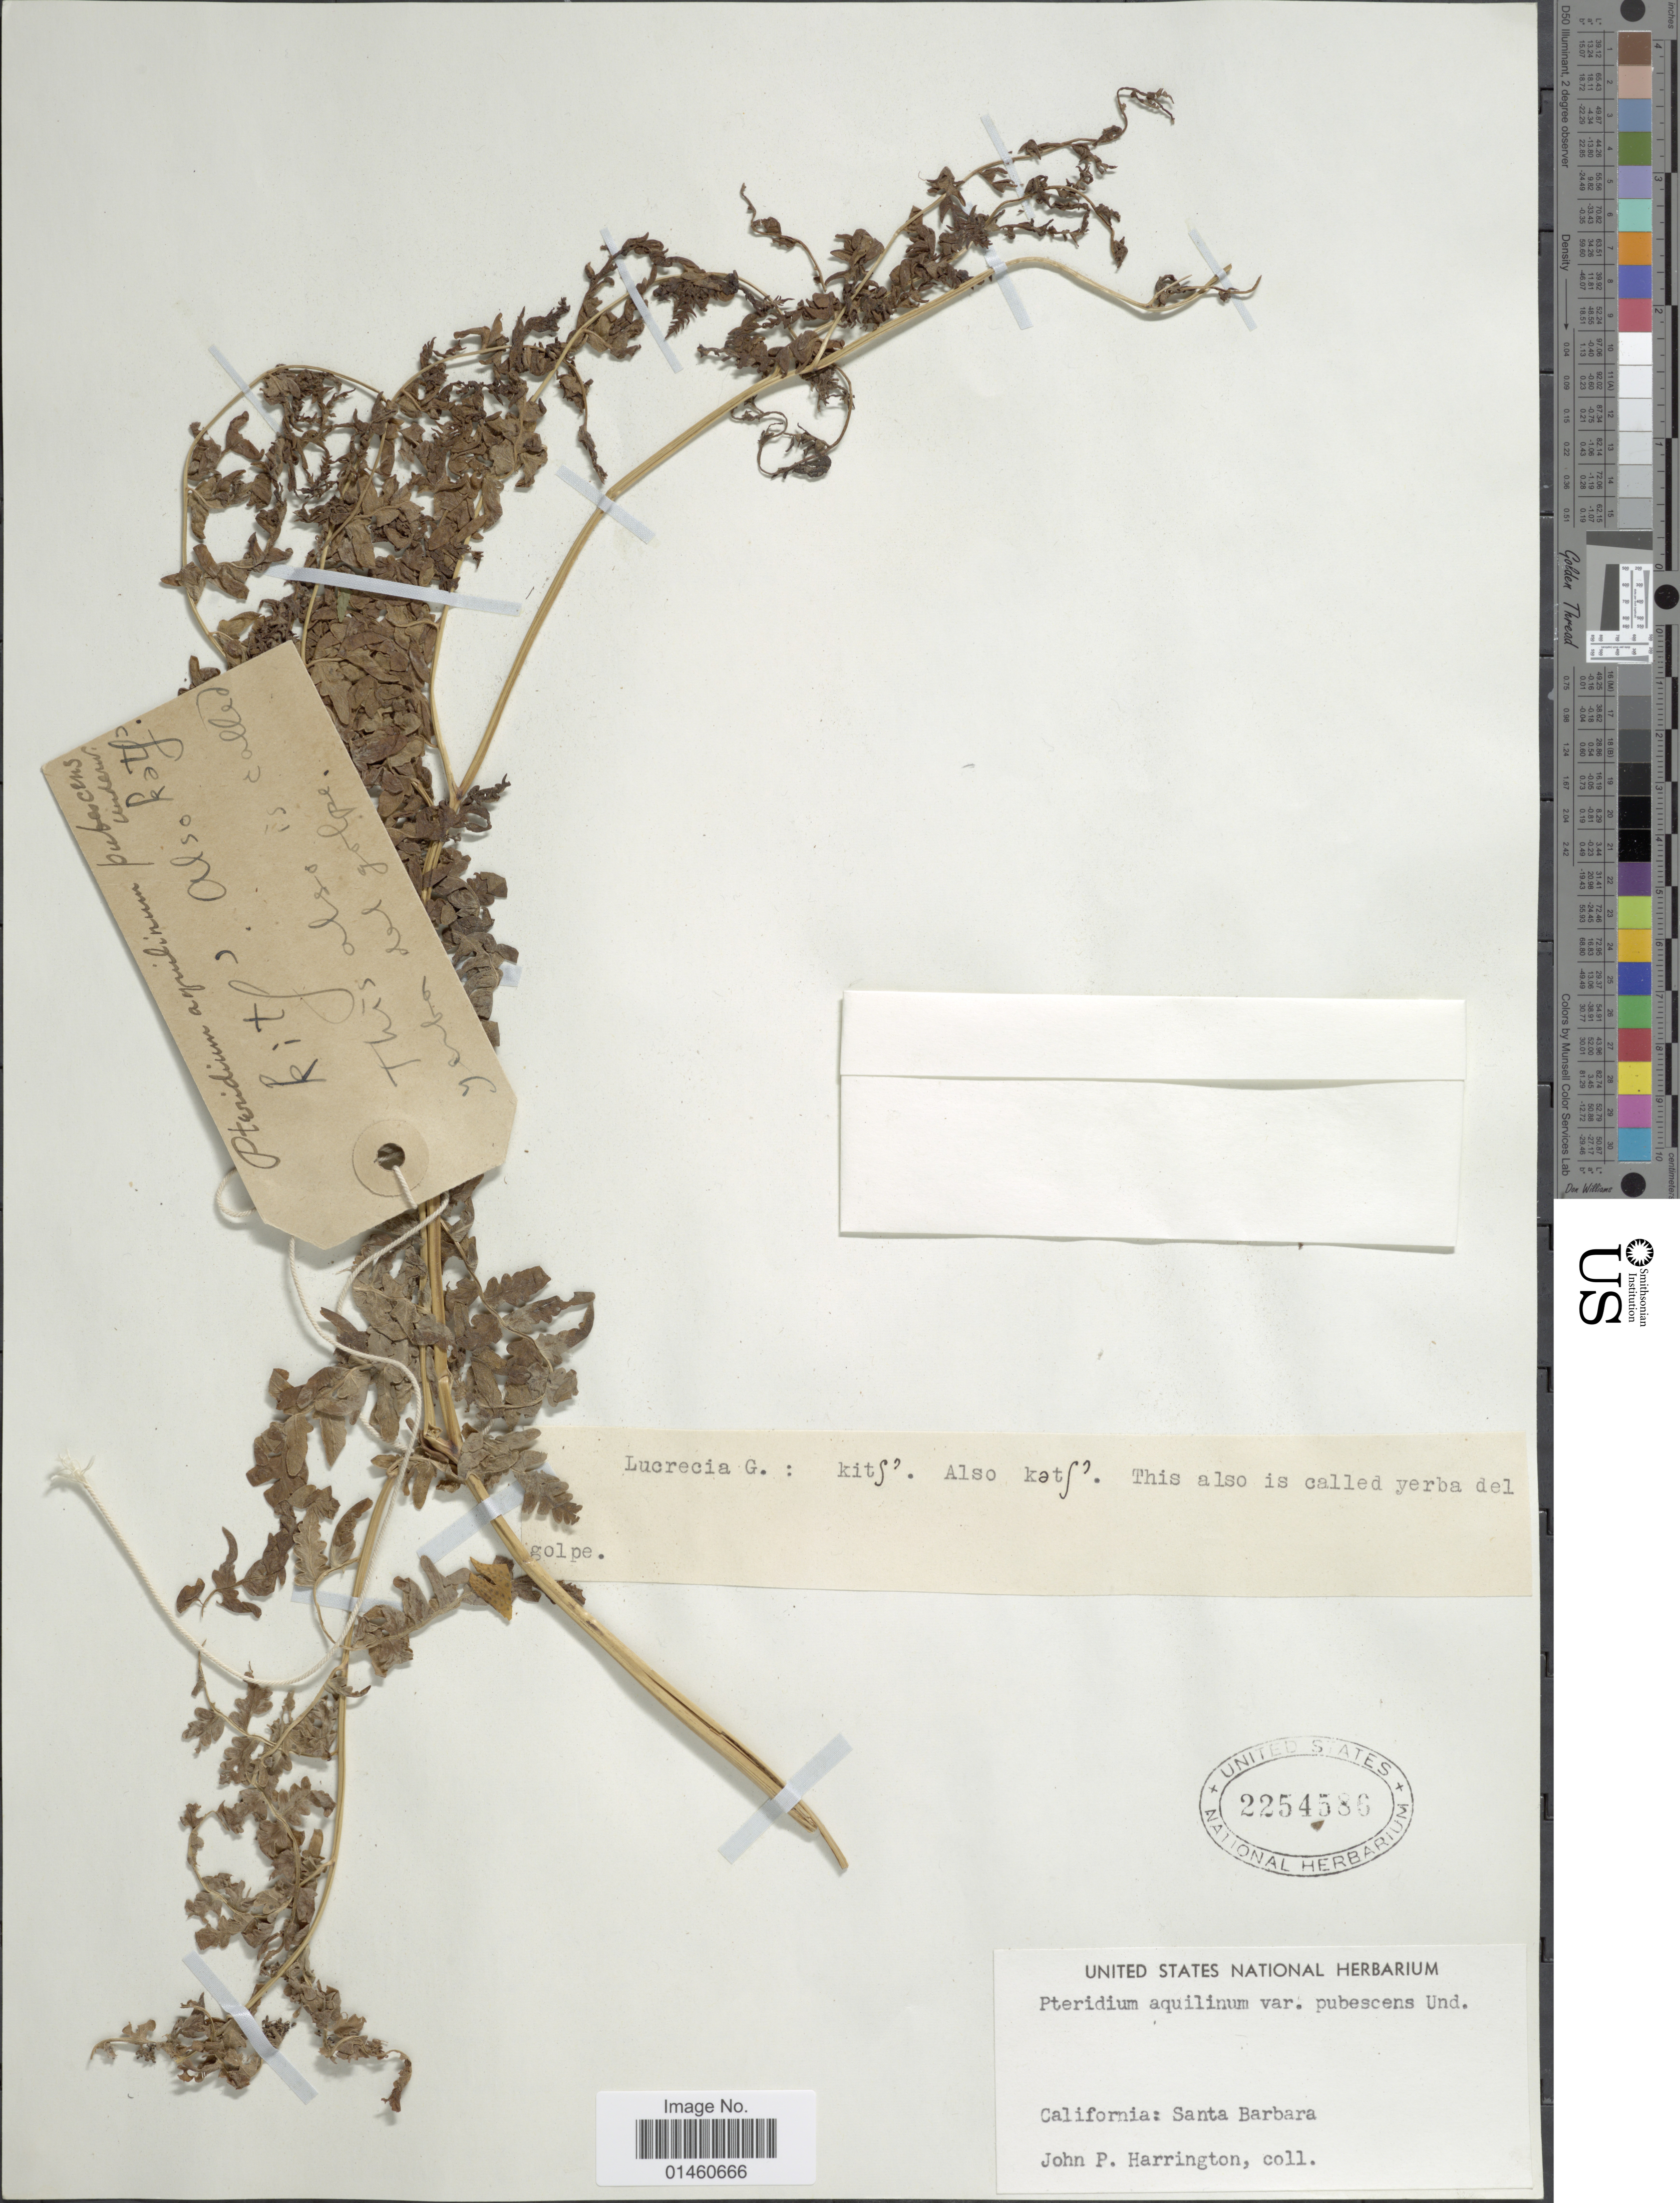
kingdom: Plantae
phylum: Tracheophyta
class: Polypodiopsida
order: Polypodiales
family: Dennstaedtiaceae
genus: Pteridium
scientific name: Pteridium pubescens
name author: (Underw.) Christenh.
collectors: J. Harrington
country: United States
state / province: California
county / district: Santa Barbara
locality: Santa Barbara.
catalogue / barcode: US 2254586